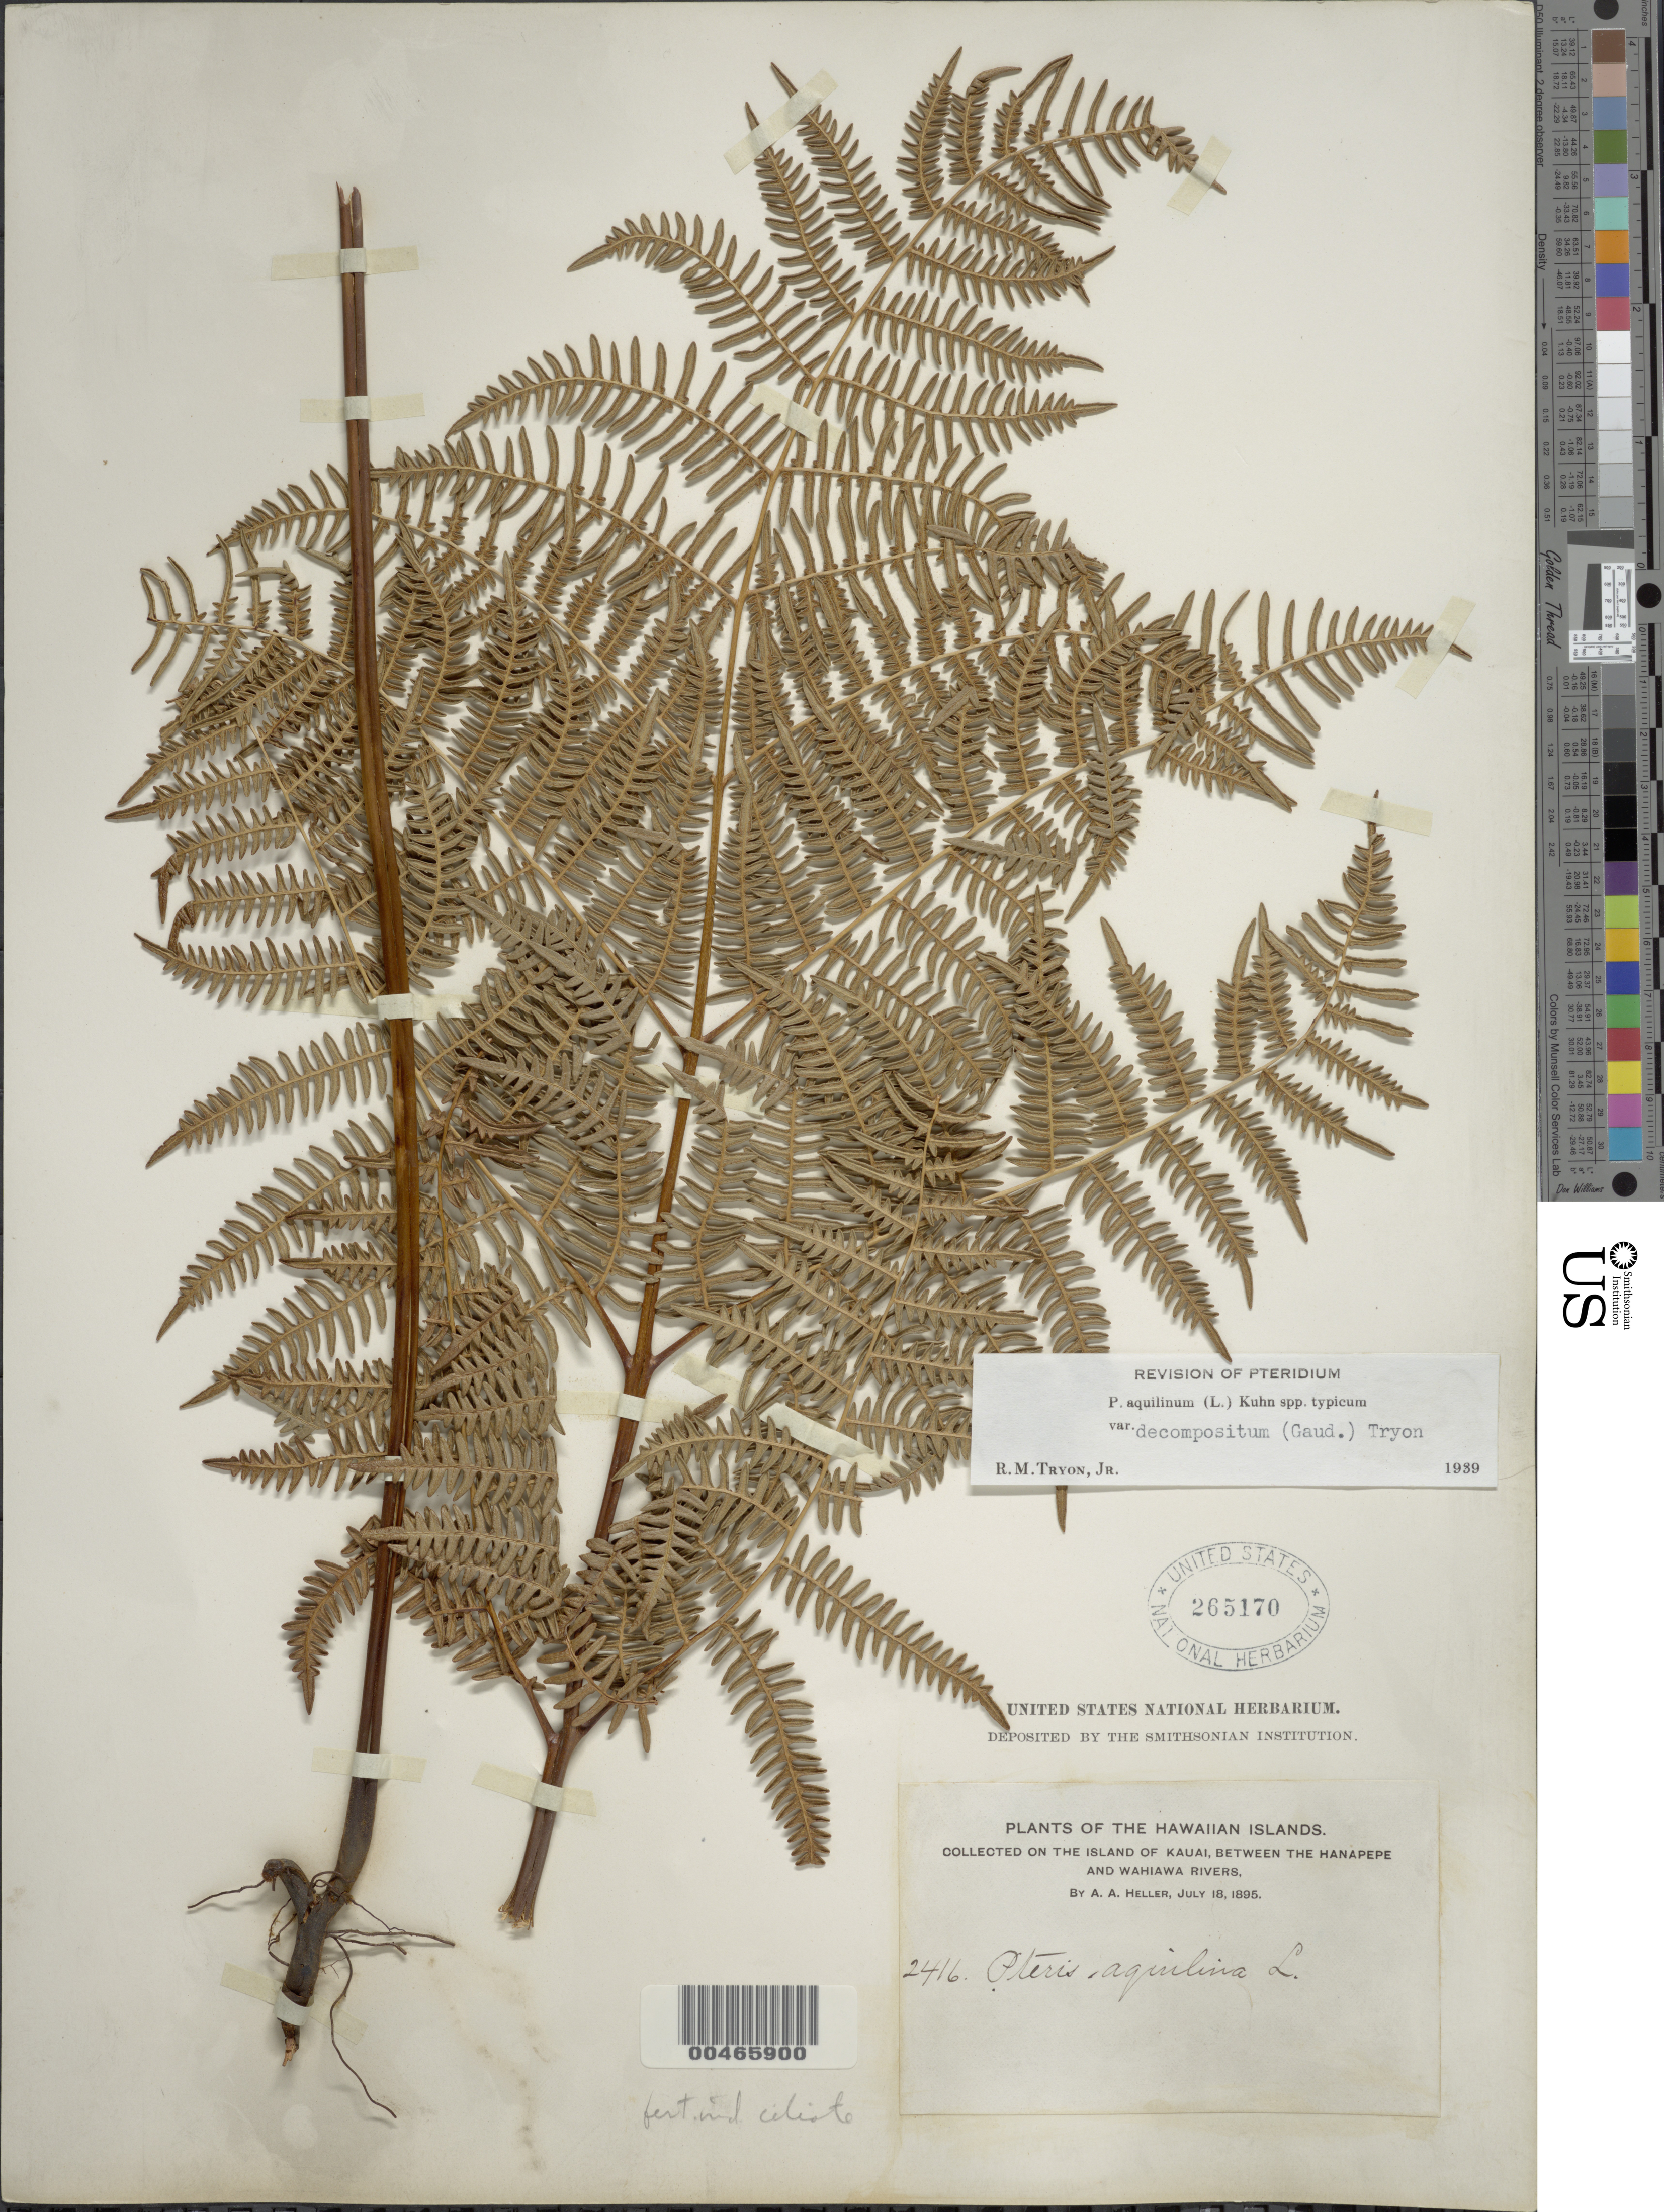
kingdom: Plantae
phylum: Tracheophyta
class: Polypodiopsida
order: Polypodiales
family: Dennstaedtiaceae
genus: Pteridium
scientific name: Pteridium aquilinum subsp. decompositum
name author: (Gaudich.) Lamoureux & J.A. Thomson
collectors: A. A. Heller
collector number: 2416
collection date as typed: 18 Jul 1895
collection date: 1895-07-18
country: United States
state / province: Hawaii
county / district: Kauai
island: Kaua'i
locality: Between the Hanapepe and Wahiawa Rivers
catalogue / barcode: US 265170